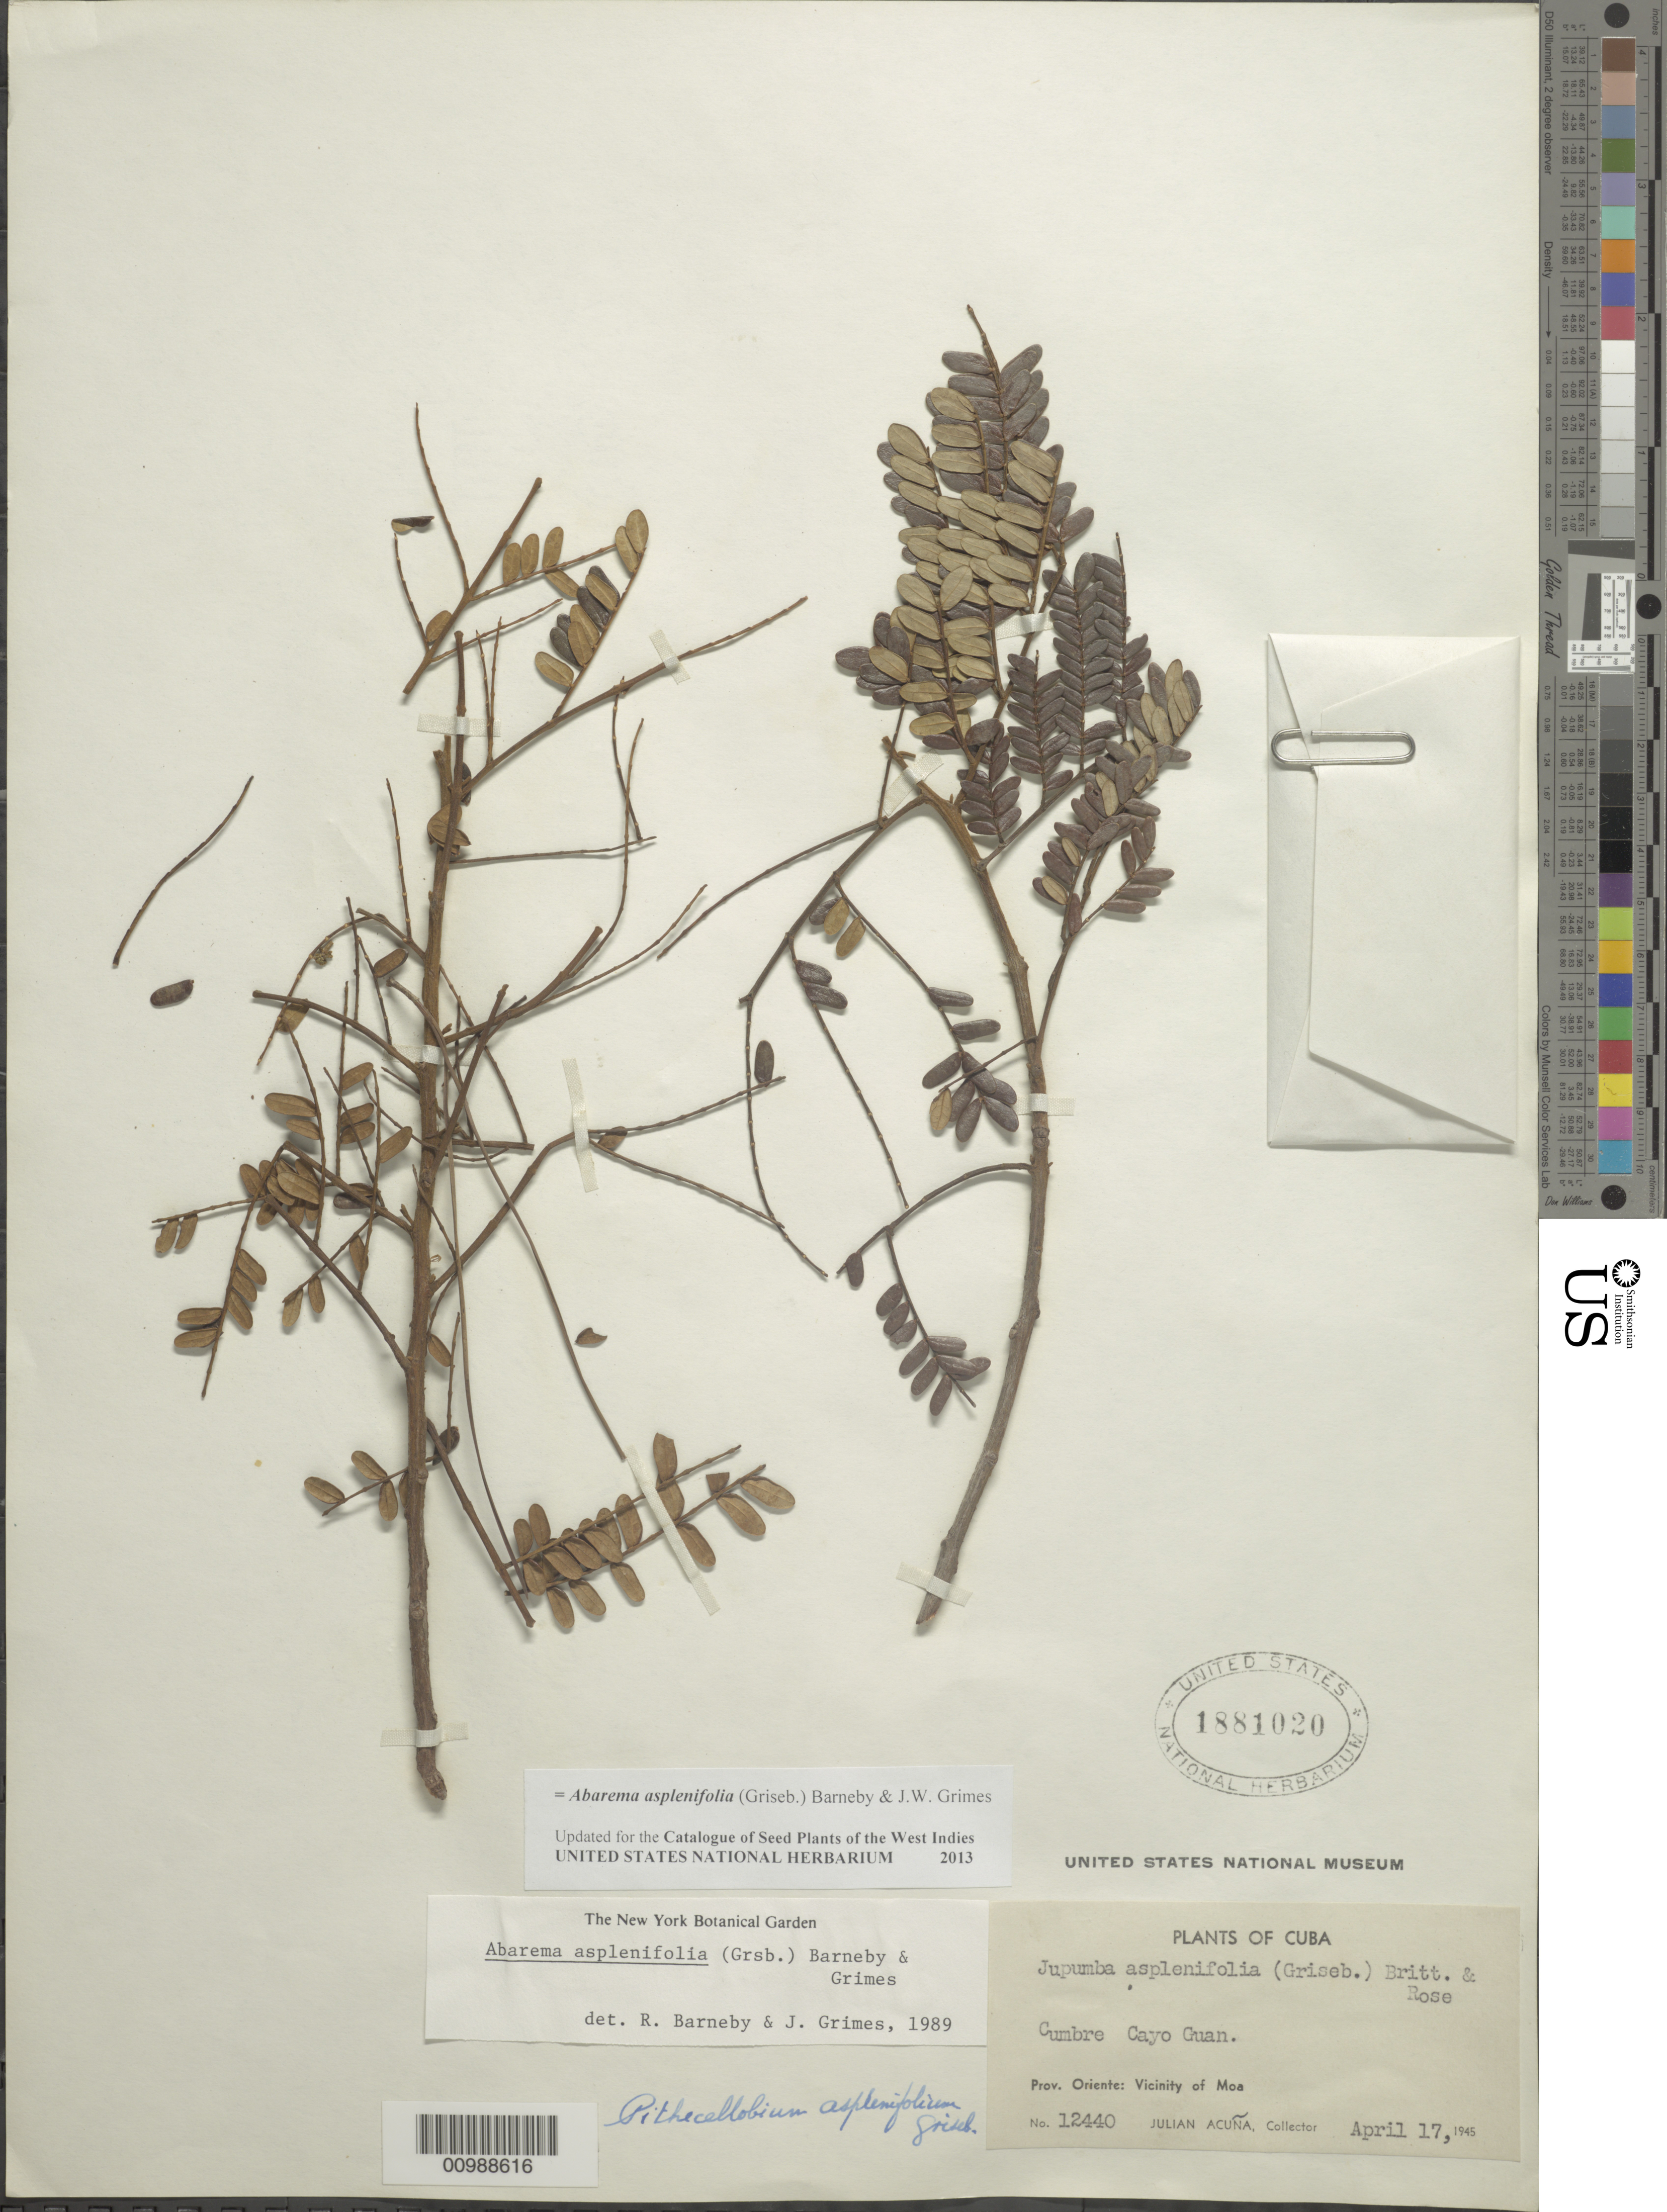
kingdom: Plantae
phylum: Tracheophyta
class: Magnoliopsida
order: Fabales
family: Fabaceae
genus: Jupunba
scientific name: Jupunba asplenifolia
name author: (Griseb.) Britton & Rose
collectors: J. Acuña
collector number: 12440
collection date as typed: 17 Apr 1945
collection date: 1945-04-17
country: Cuba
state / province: Holguín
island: Cuba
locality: Vicinity of Moa [Oriente], Cayo Guan See remarks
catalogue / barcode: US 1881020